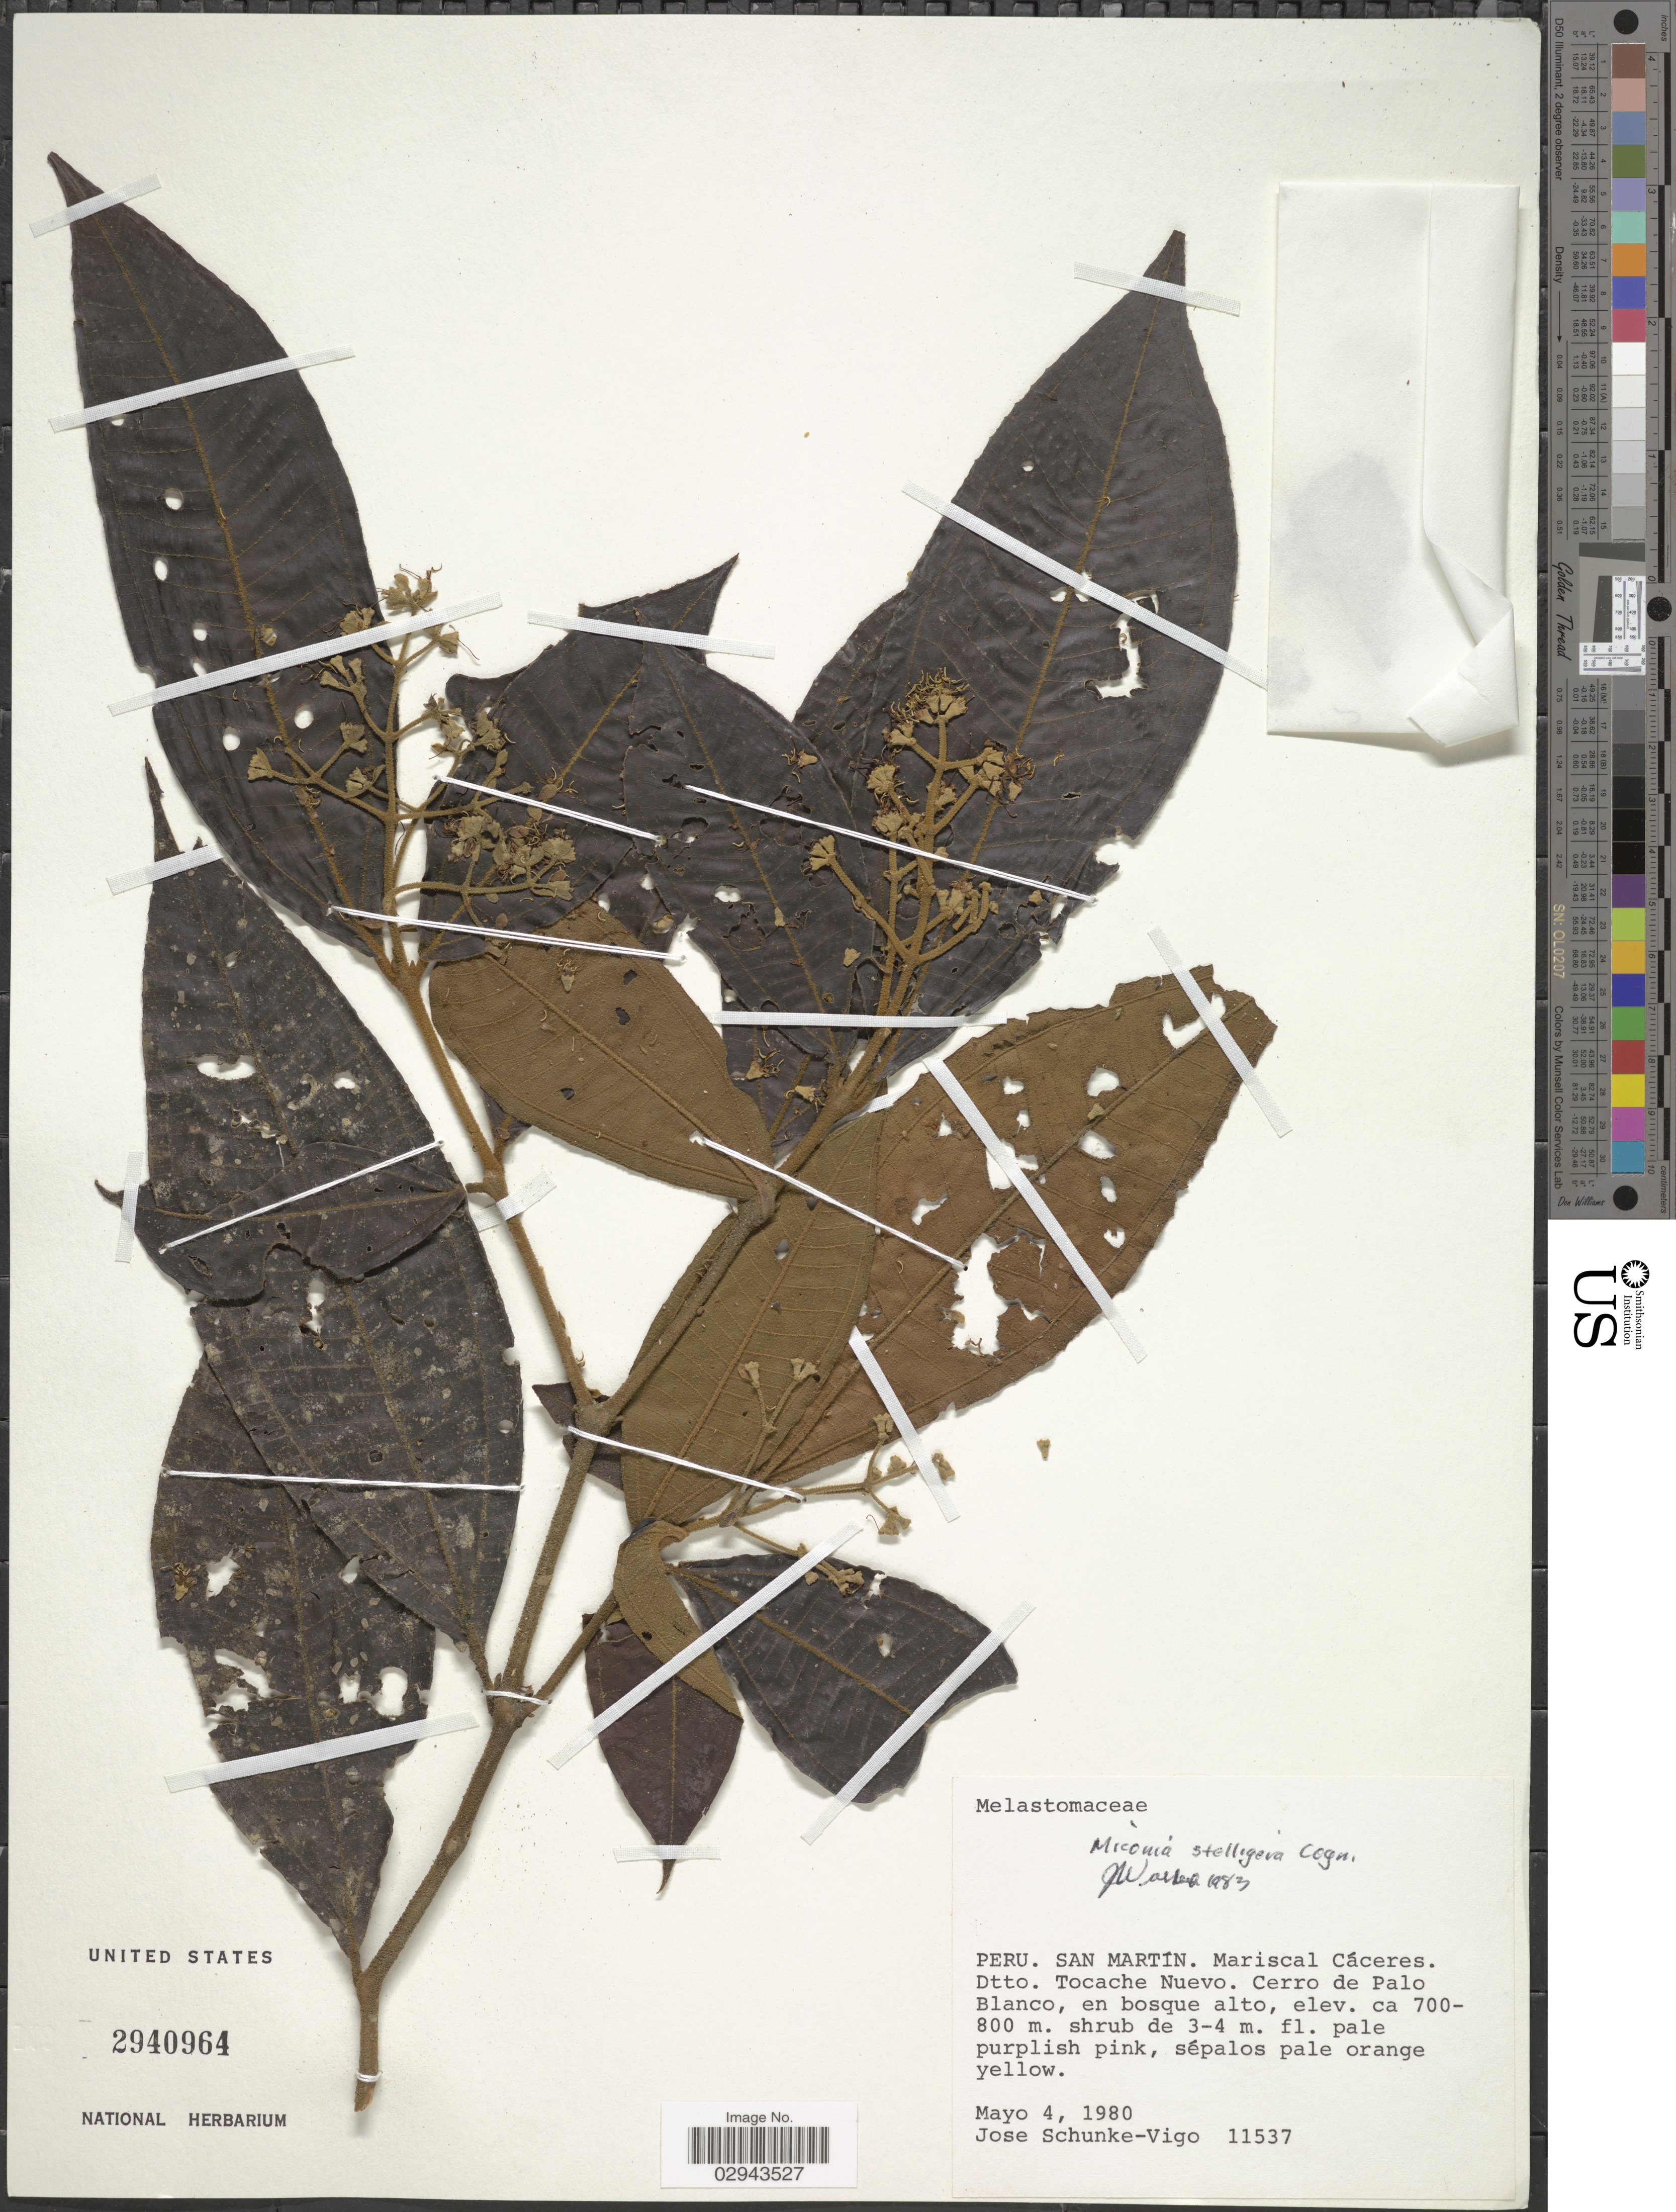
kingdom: Plantae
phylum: Tracheophyta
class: Magnoliopsida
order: Myrtales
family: Melastomataceae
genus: Miconia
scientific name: Miconia stelligera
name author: Cogn.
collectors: J. Schunke Vigo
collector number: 11537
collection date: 1980-05-04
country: Peru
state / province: San Martín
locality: Mariscal Cáceres. Dtto. Tocache Nuevo. Cerro de Palo Blanco.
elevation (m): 700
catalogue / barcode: US 2940964